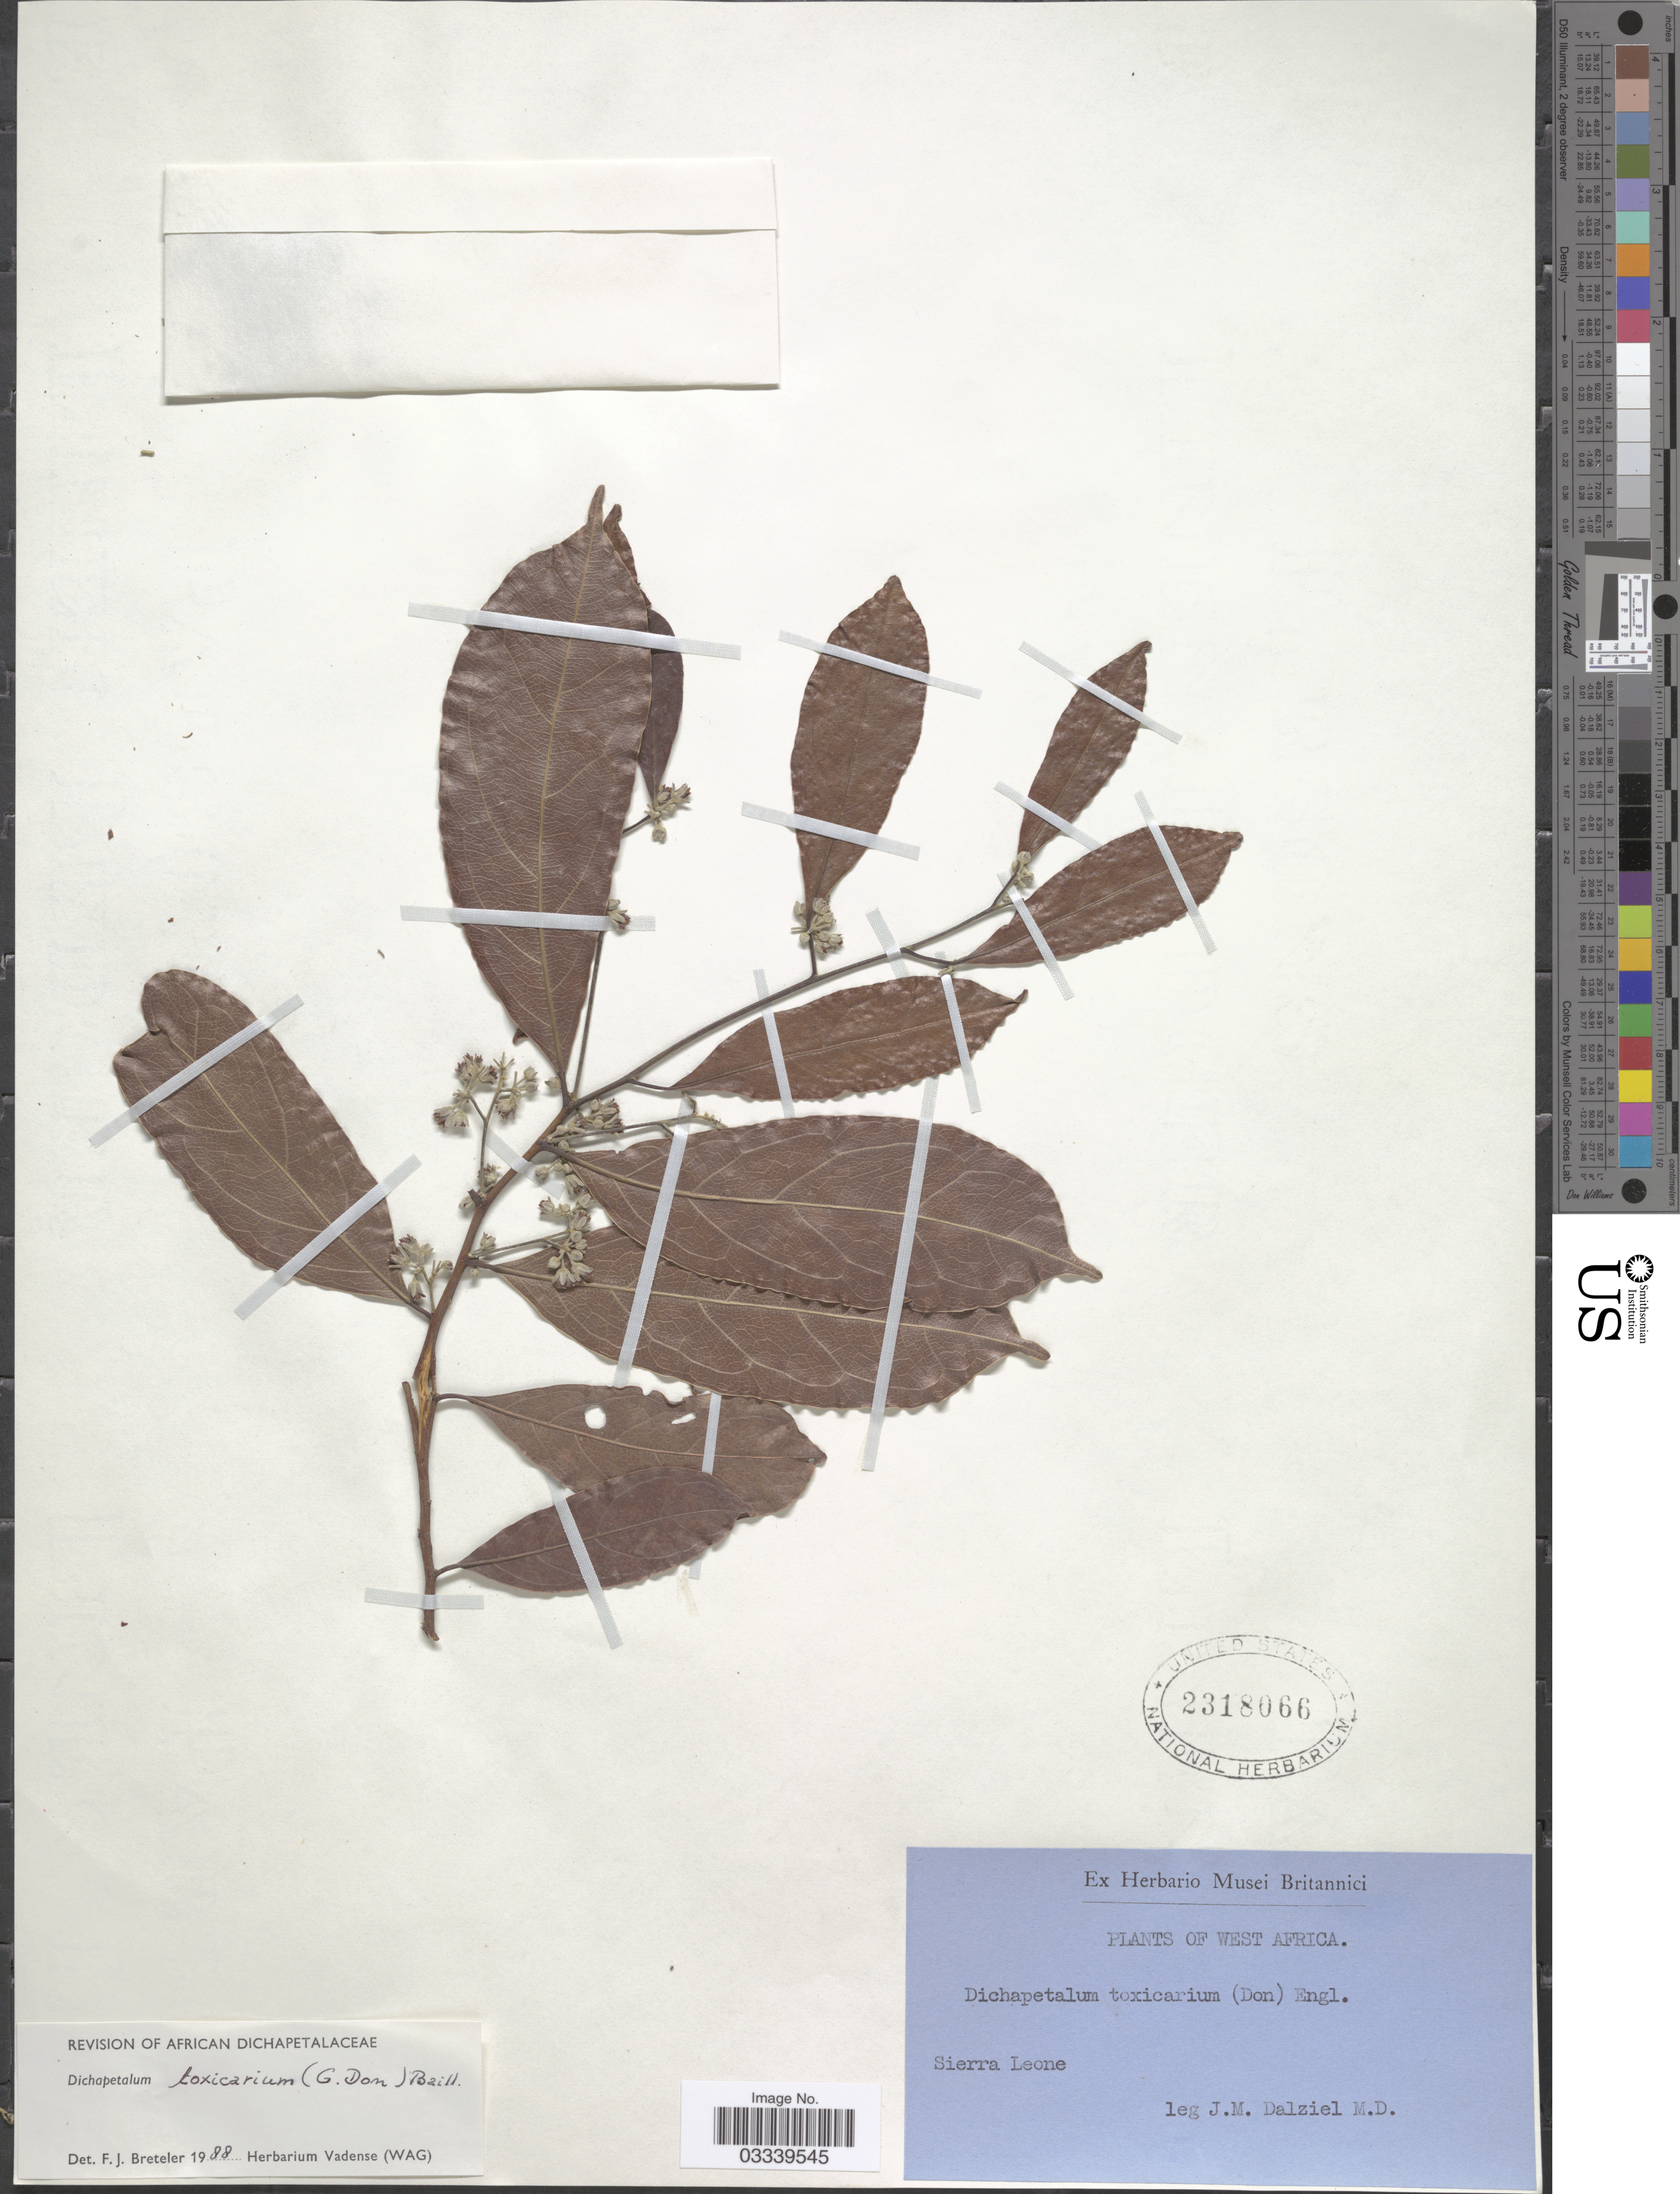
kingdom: Plantae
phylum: Tracheophyta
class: Magnoliopsida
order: Malpighiales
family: Dichapetalaceae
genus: Dichapetalum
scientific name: Dichapetalum toxicarium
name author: Baill.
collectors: J. Dalziel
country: Sierra Leone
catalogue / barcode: US 2318066